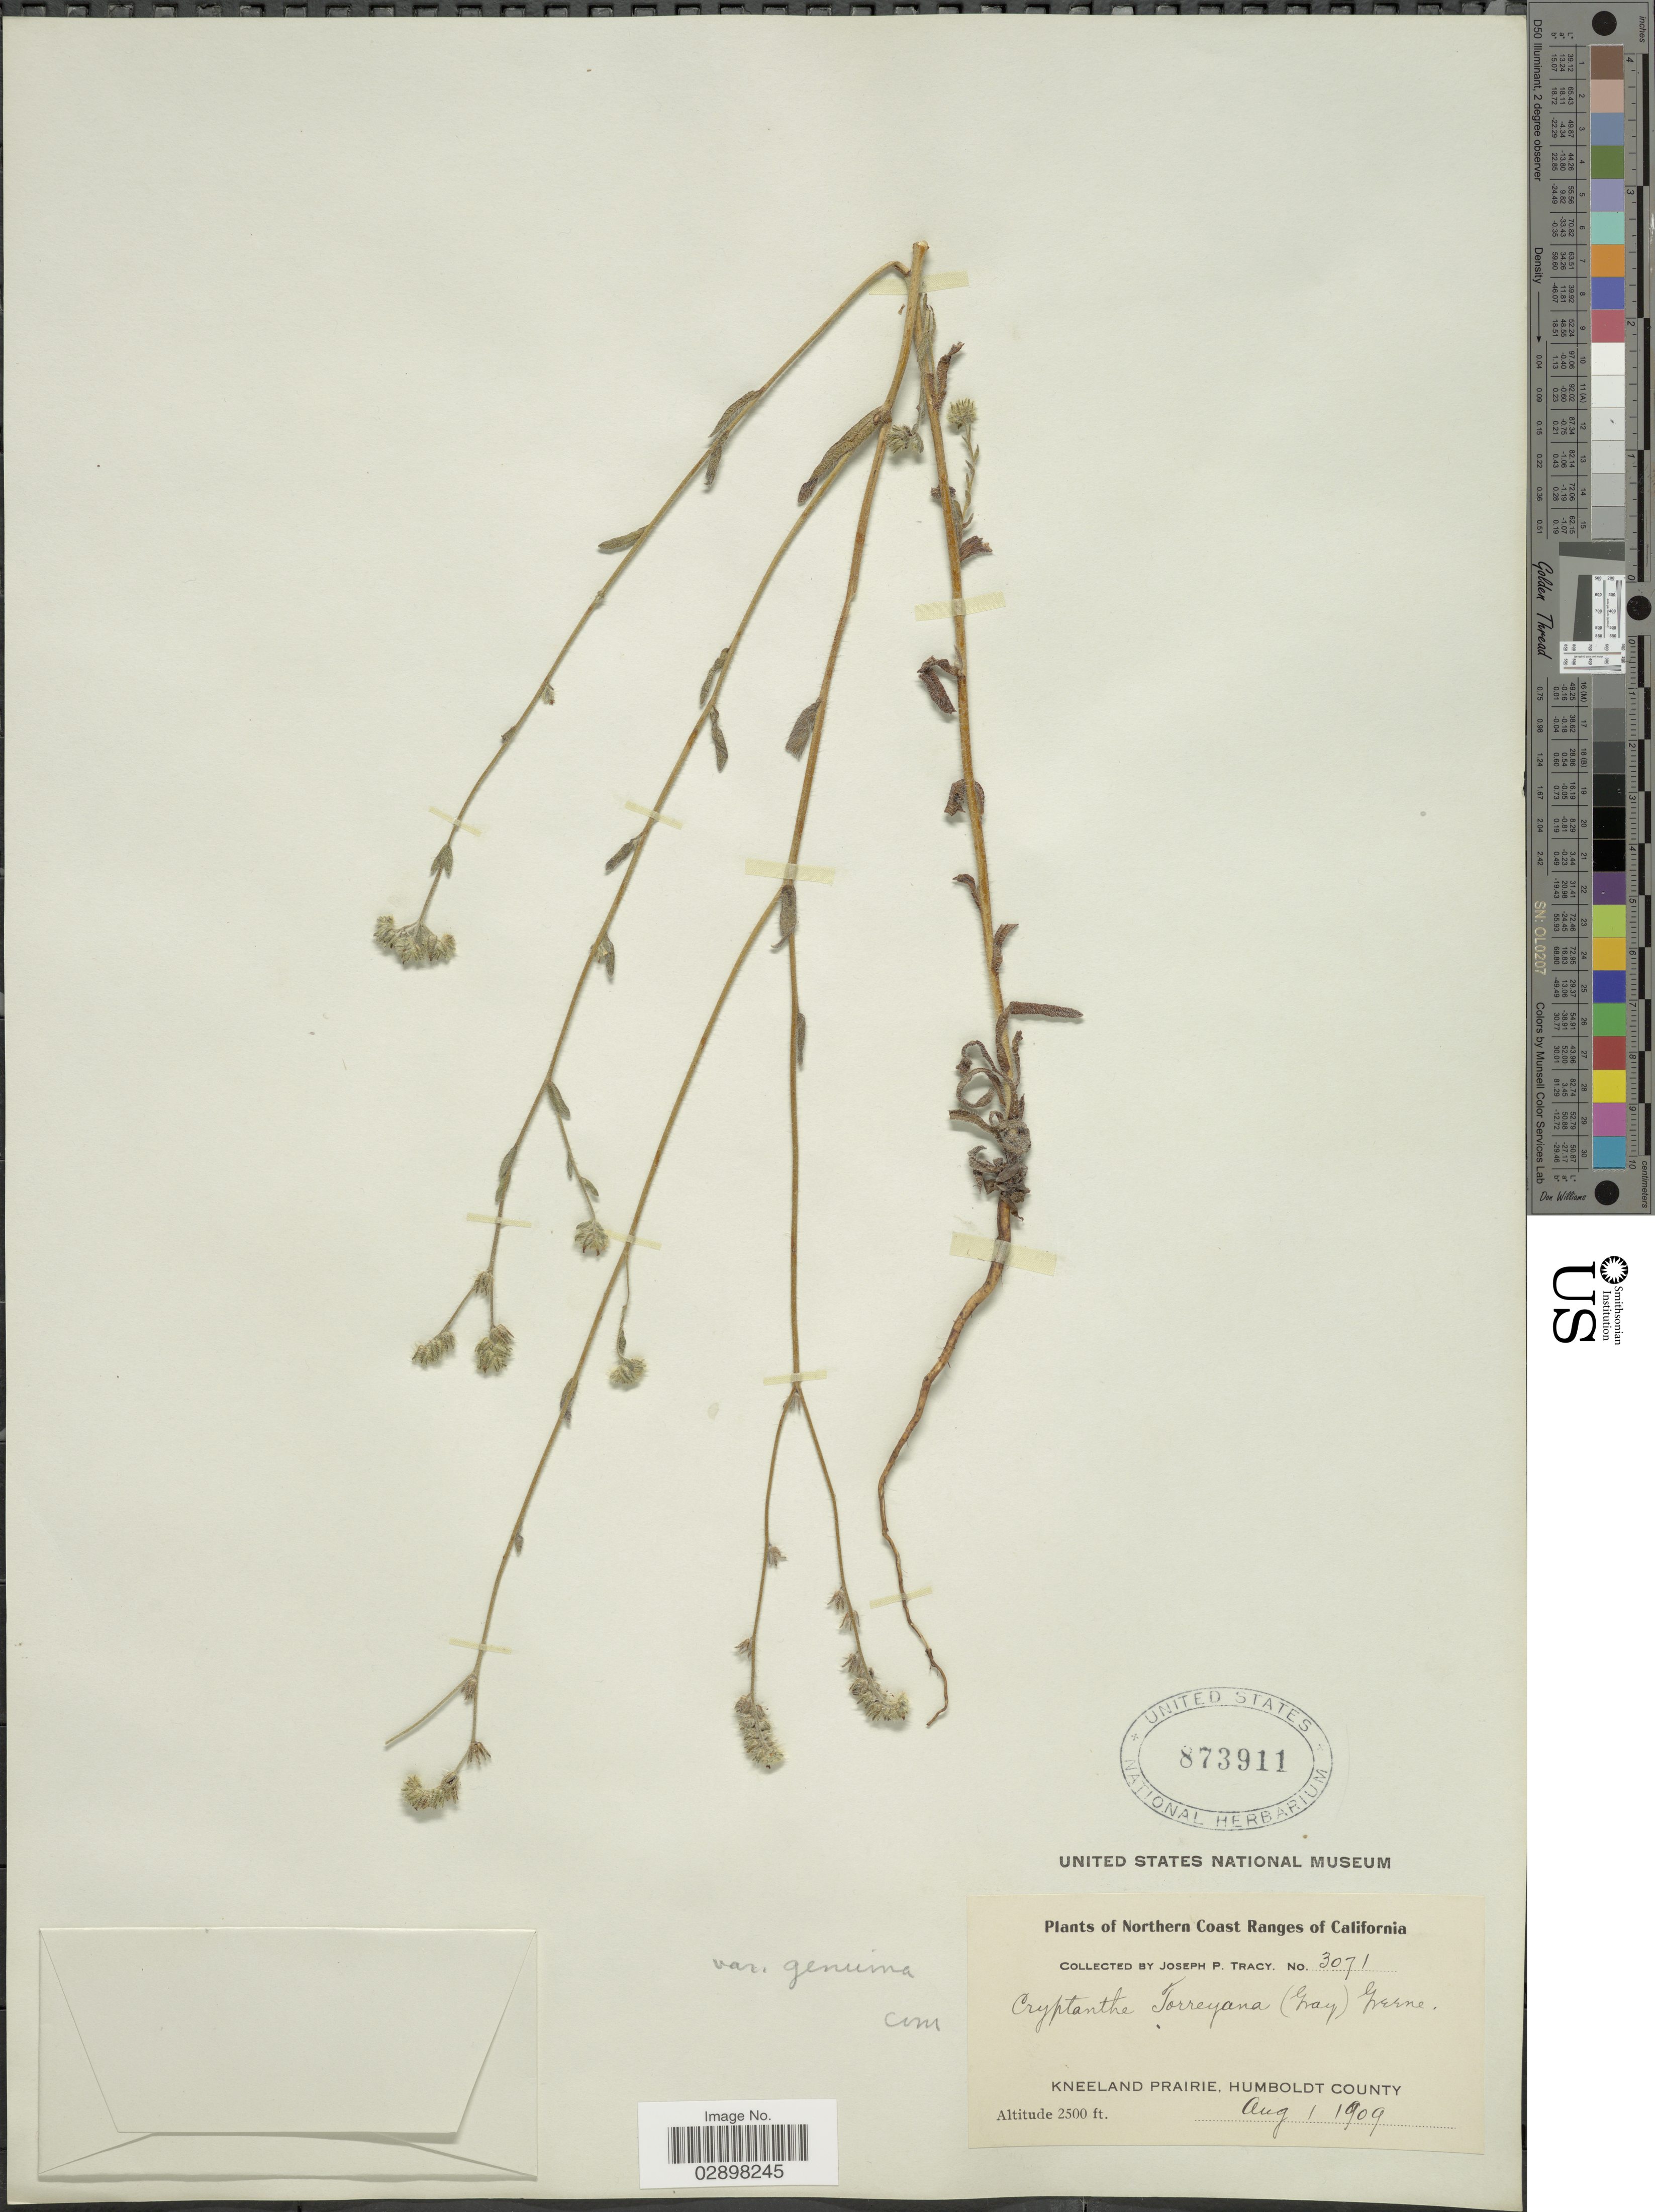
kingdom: Plantae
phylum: Tracheophyta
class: Magnoliopsida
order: Boraginales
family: Boraginaceae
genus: Cryptantha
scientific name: Cryptantha torreyana var. genuina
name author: I.M. Johnst.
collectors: J. Tracy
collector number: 3071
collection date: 1909-08-01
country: United States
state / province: California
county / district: Humboldt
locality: Northern Coast Ranges, Kneeland Prairie, Humboldt County.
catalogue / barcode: US 873911